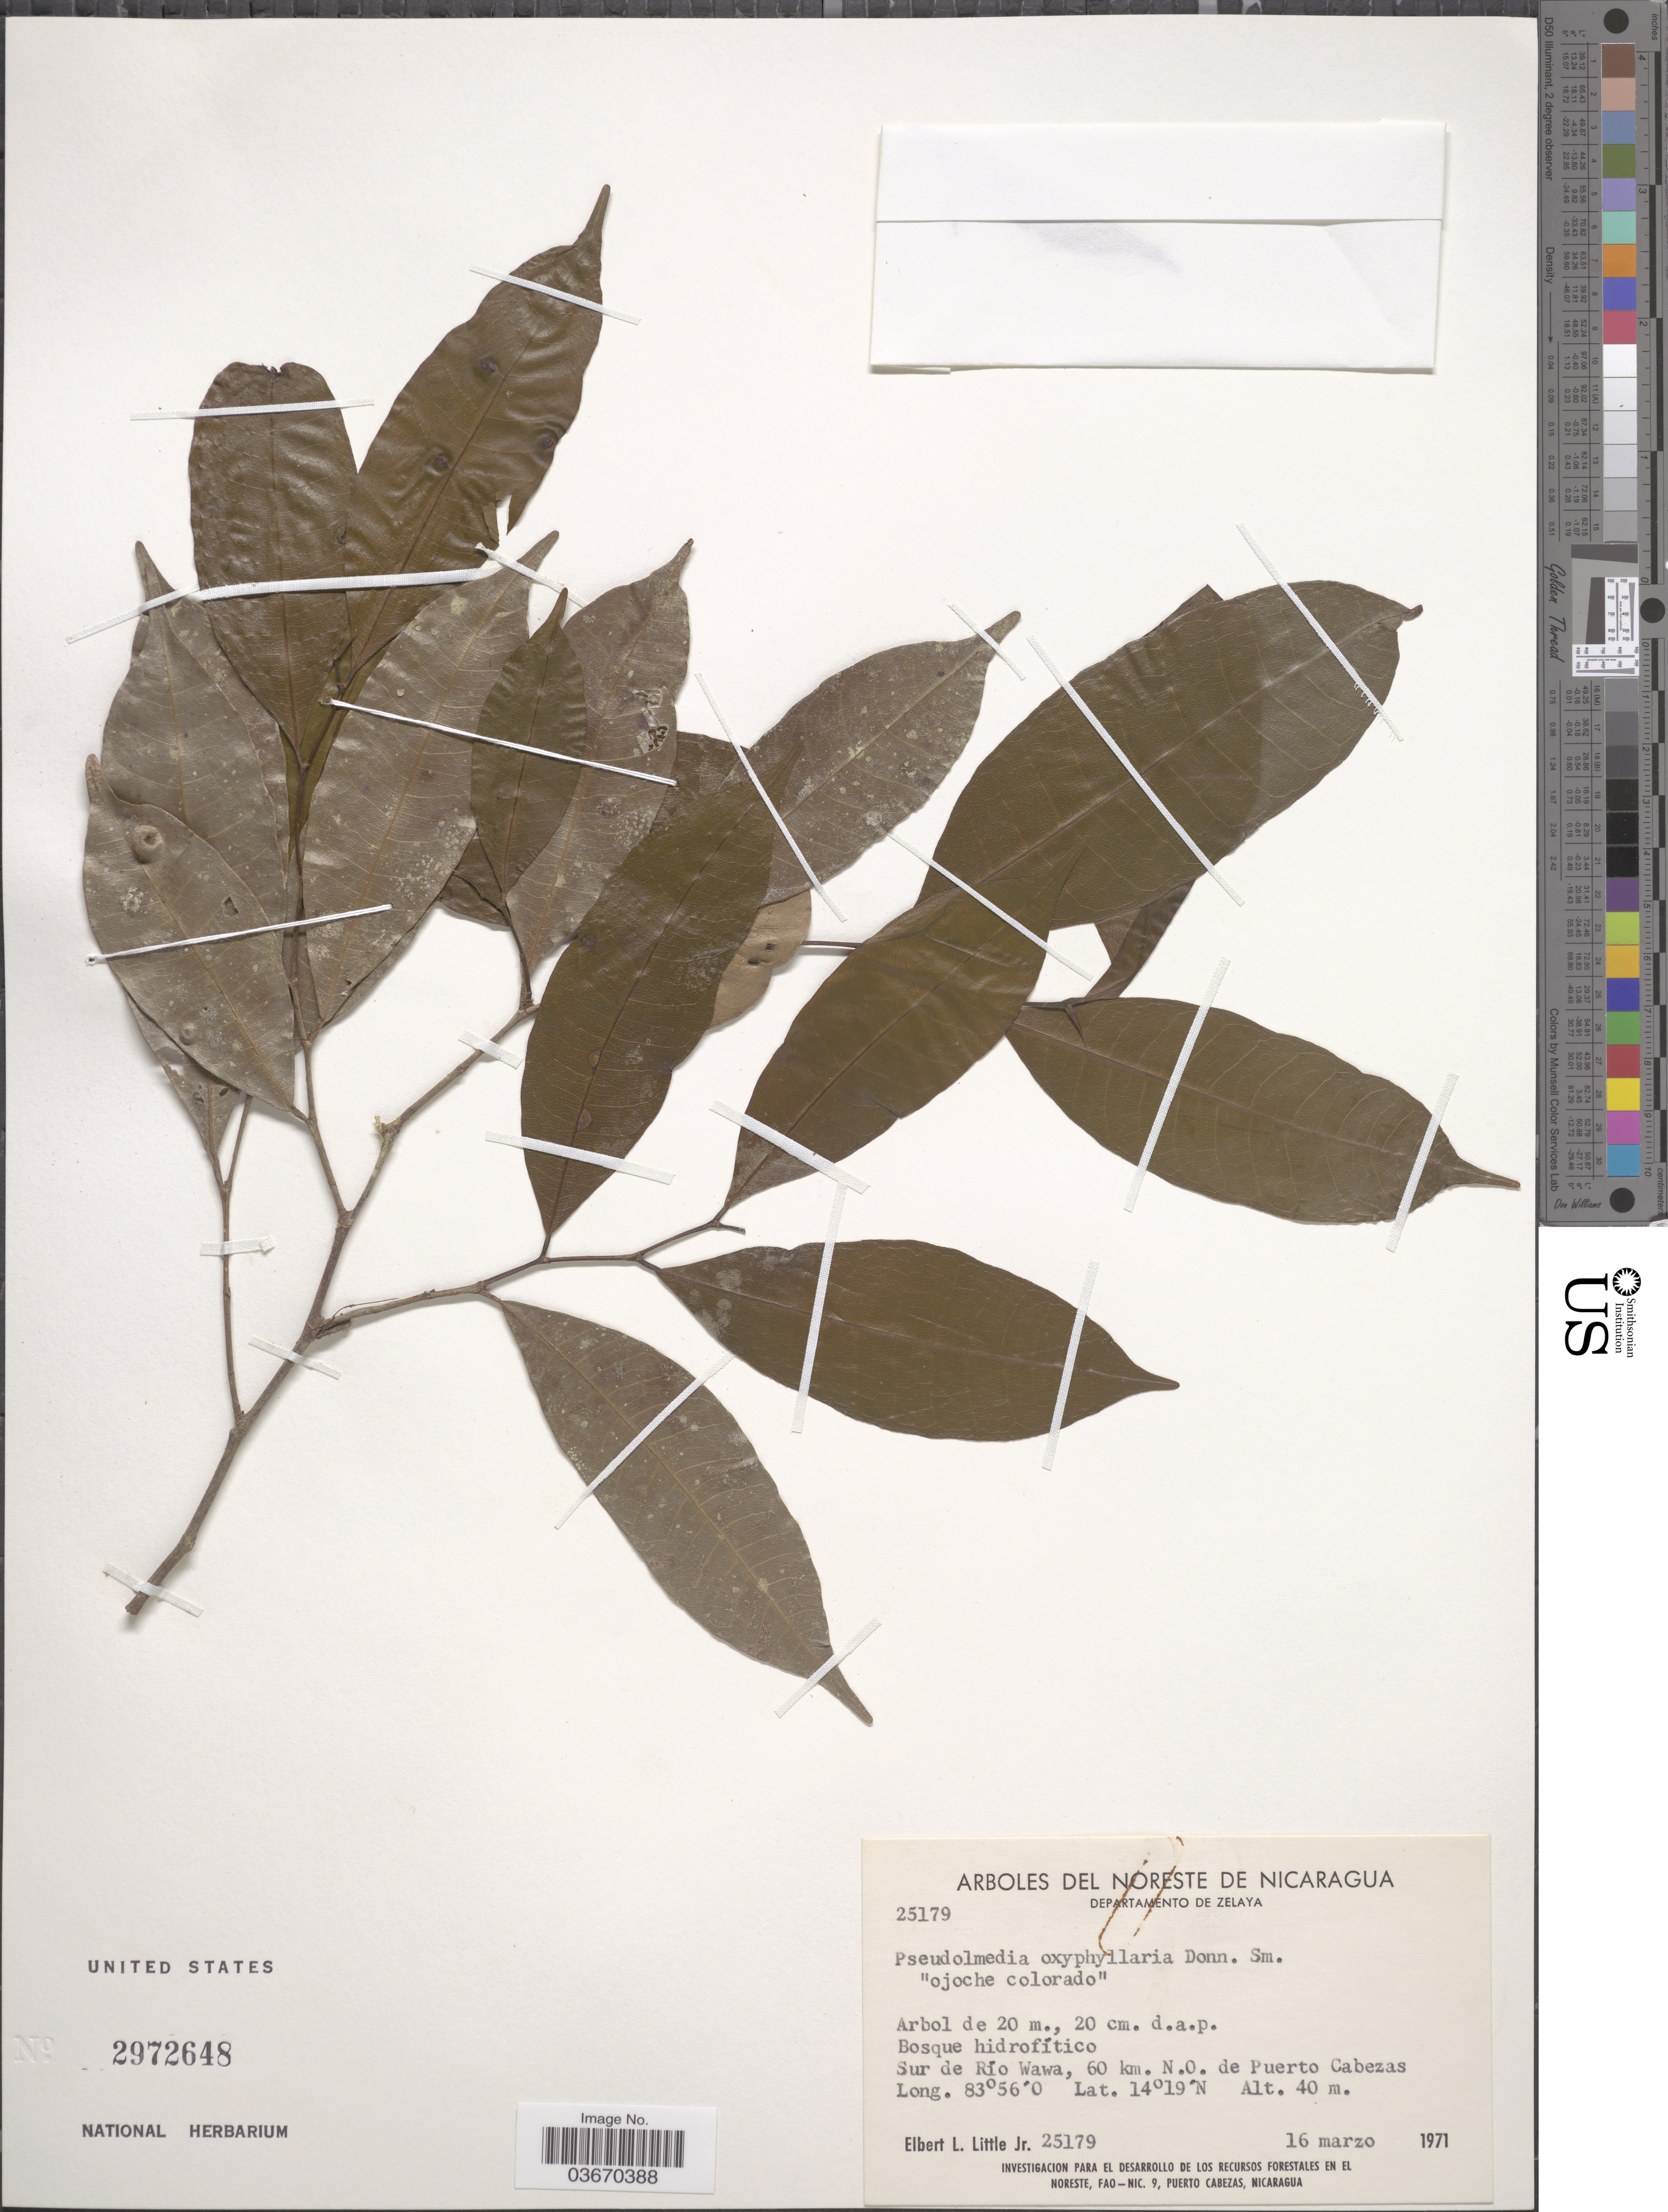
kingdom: Plantae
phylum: Tracheophyta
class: Magnoliopsida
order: Rosales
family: Moraceae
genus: Pseudolmedia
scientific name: Pseudolmedia oxyphyllaria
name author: Donn. Sm.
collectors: E. L. Little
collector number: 25179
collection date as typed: Transcribed d/m/y: 16/3/19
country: Nicaragua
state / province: Atlántico Norte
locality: Noreste de Nicaragua. Departamento de Zelaya. Sur de Río Wawa, 60 km. N. O. de Puerto Cabezas.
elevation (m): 40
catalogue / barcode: US 2972648